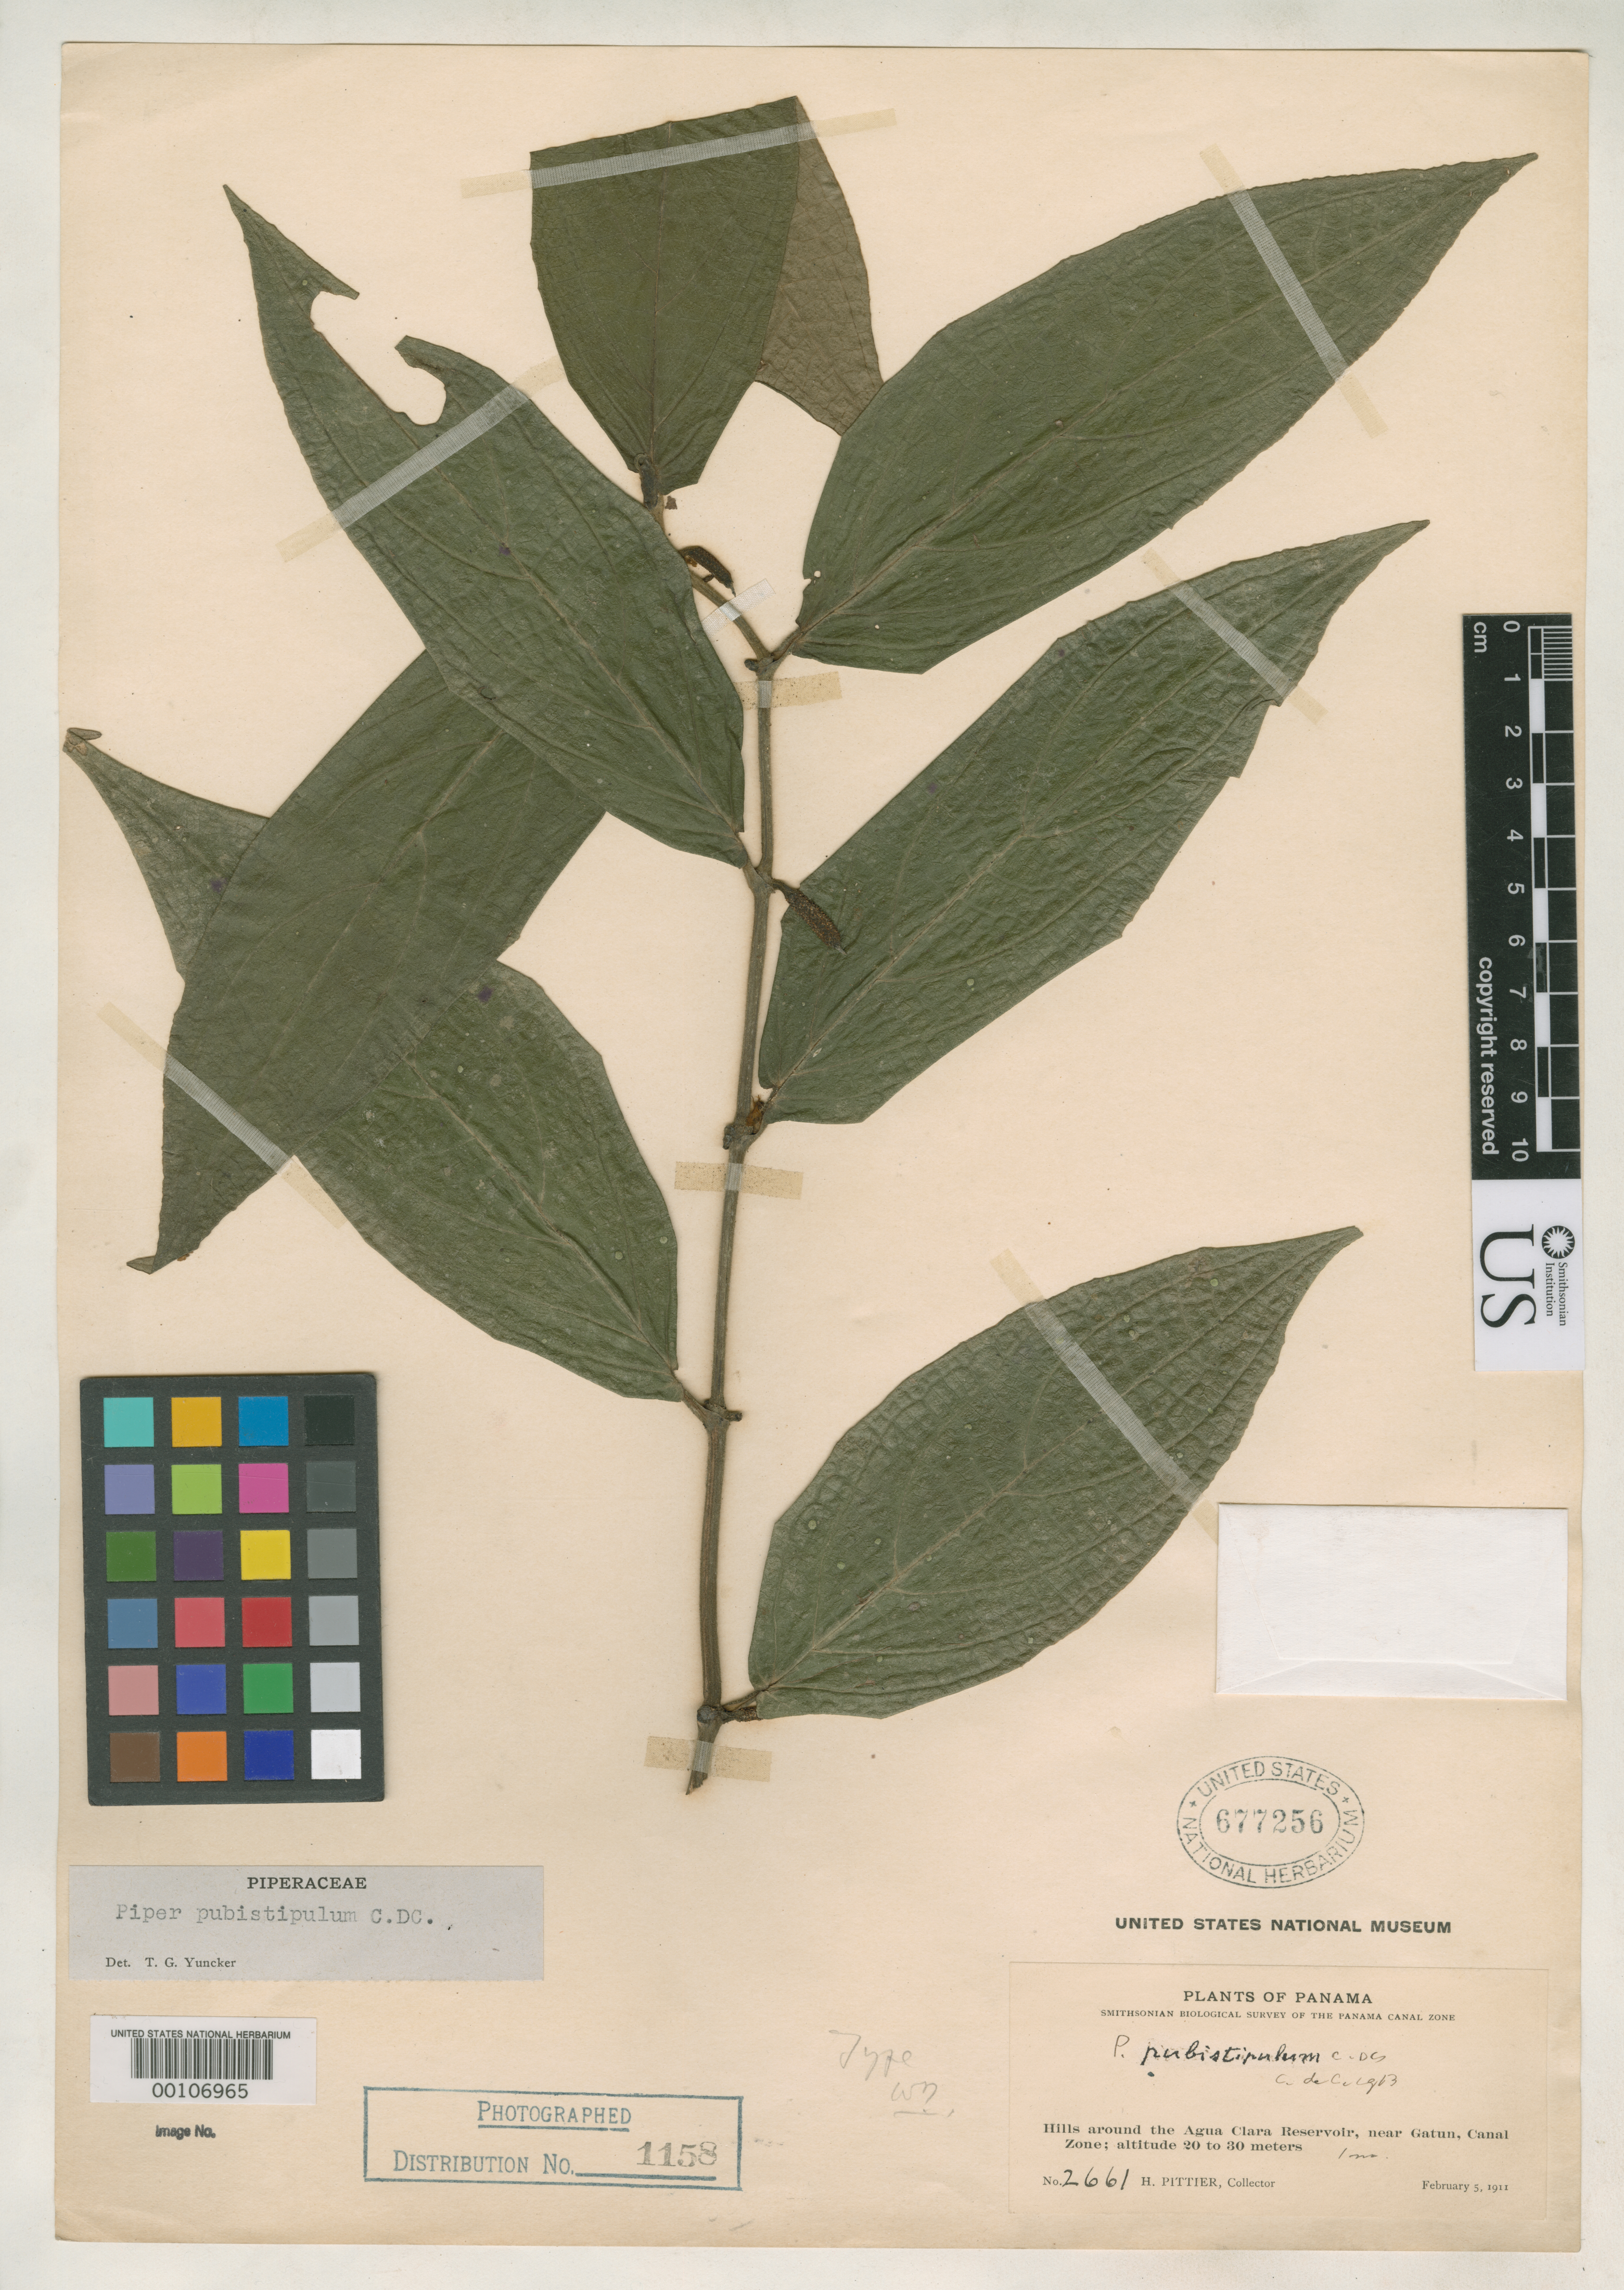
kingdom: Plantae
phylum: Tracheophyta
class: Magnoliopsida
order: Piperales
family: Piperaceae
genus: Piper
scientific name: Piper pubistipulum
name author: C. DC.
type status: Possible Holotype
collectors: H. F. Pittier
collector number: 2661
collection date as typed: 05 Feb 1911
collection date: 1911-02-05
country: Panama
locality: Agua Clara Reservoir, near Gatun.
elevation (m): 20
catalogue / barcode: US 677256